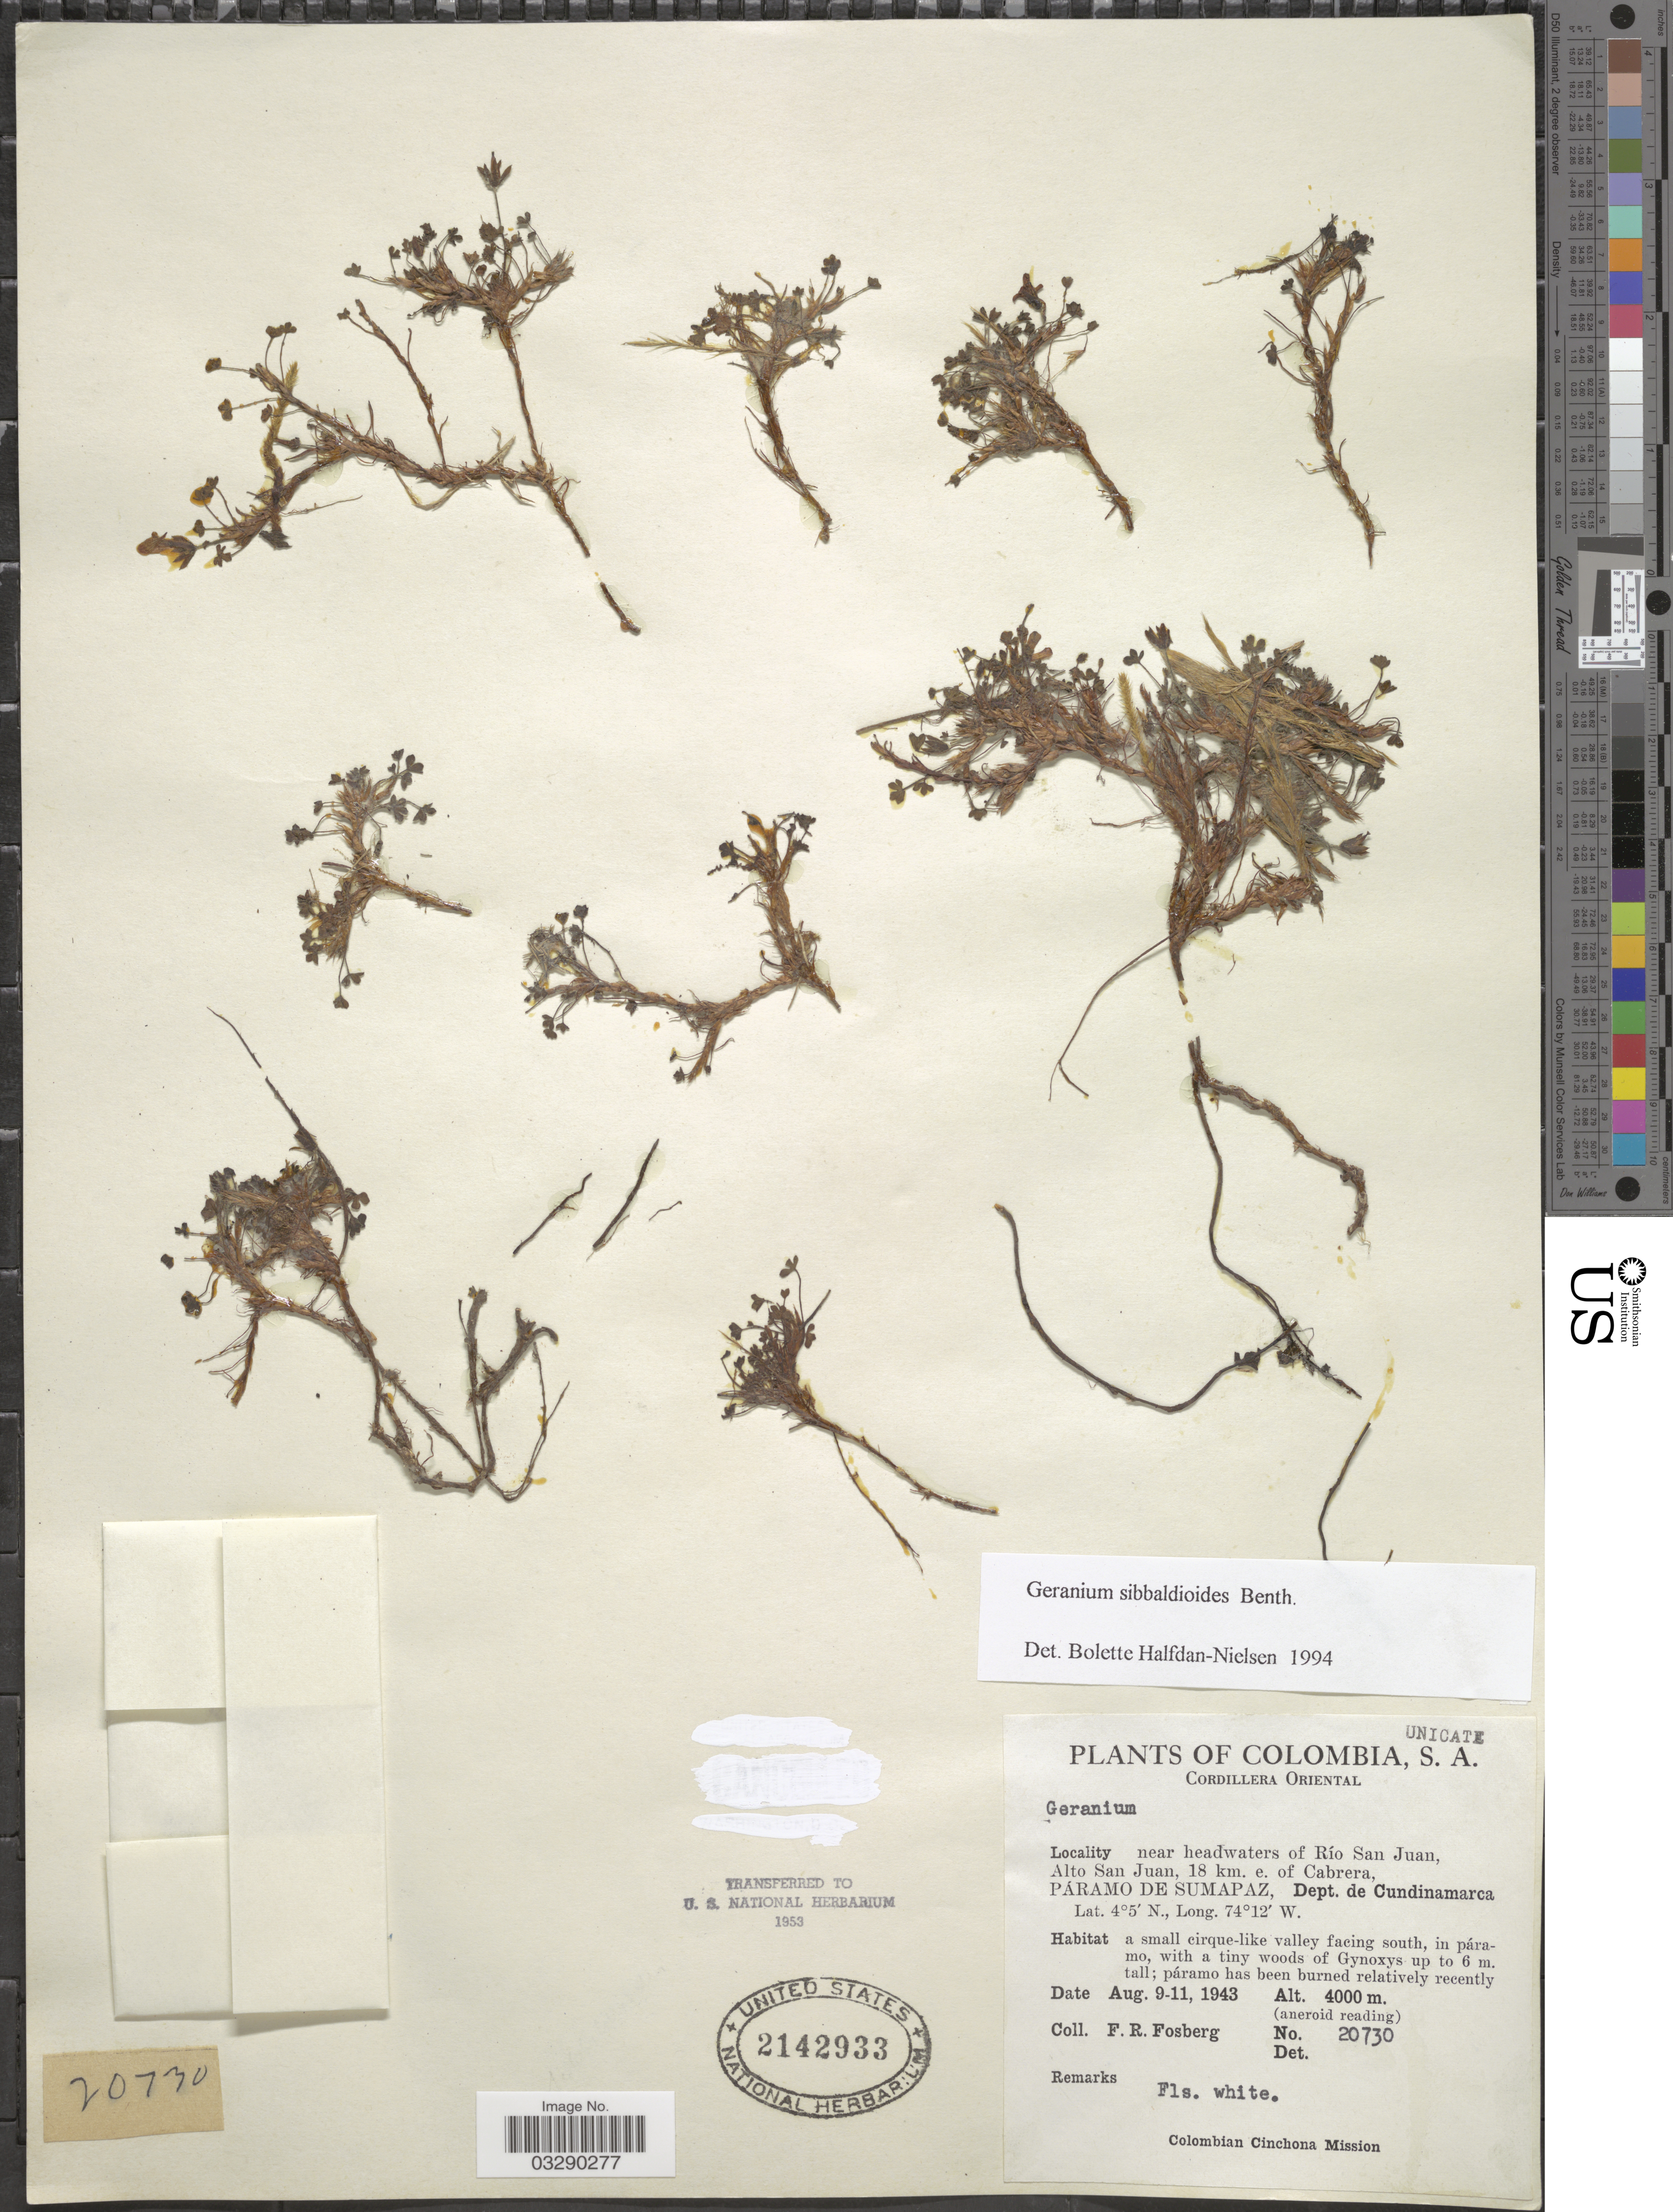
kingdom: Plantae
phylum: Tracheophyta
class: Magnoliopsida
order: Geraniales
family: Geraniaceae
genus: Geranium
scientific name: Geranium sibbaldioides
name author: Benth.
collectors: F. R. Fosberg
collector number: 20730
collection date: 1943-08-09/1943-08-11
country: Colombia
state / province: Cundinamarca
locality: Cordillera Oriental. Near headwaters of Río San Juan, Alto San Juan, 18 km. e. of Cabrera, Páramo de Sumapaz, Dept. de Cundinamarca.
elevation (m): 4000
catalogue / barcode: US 2142933